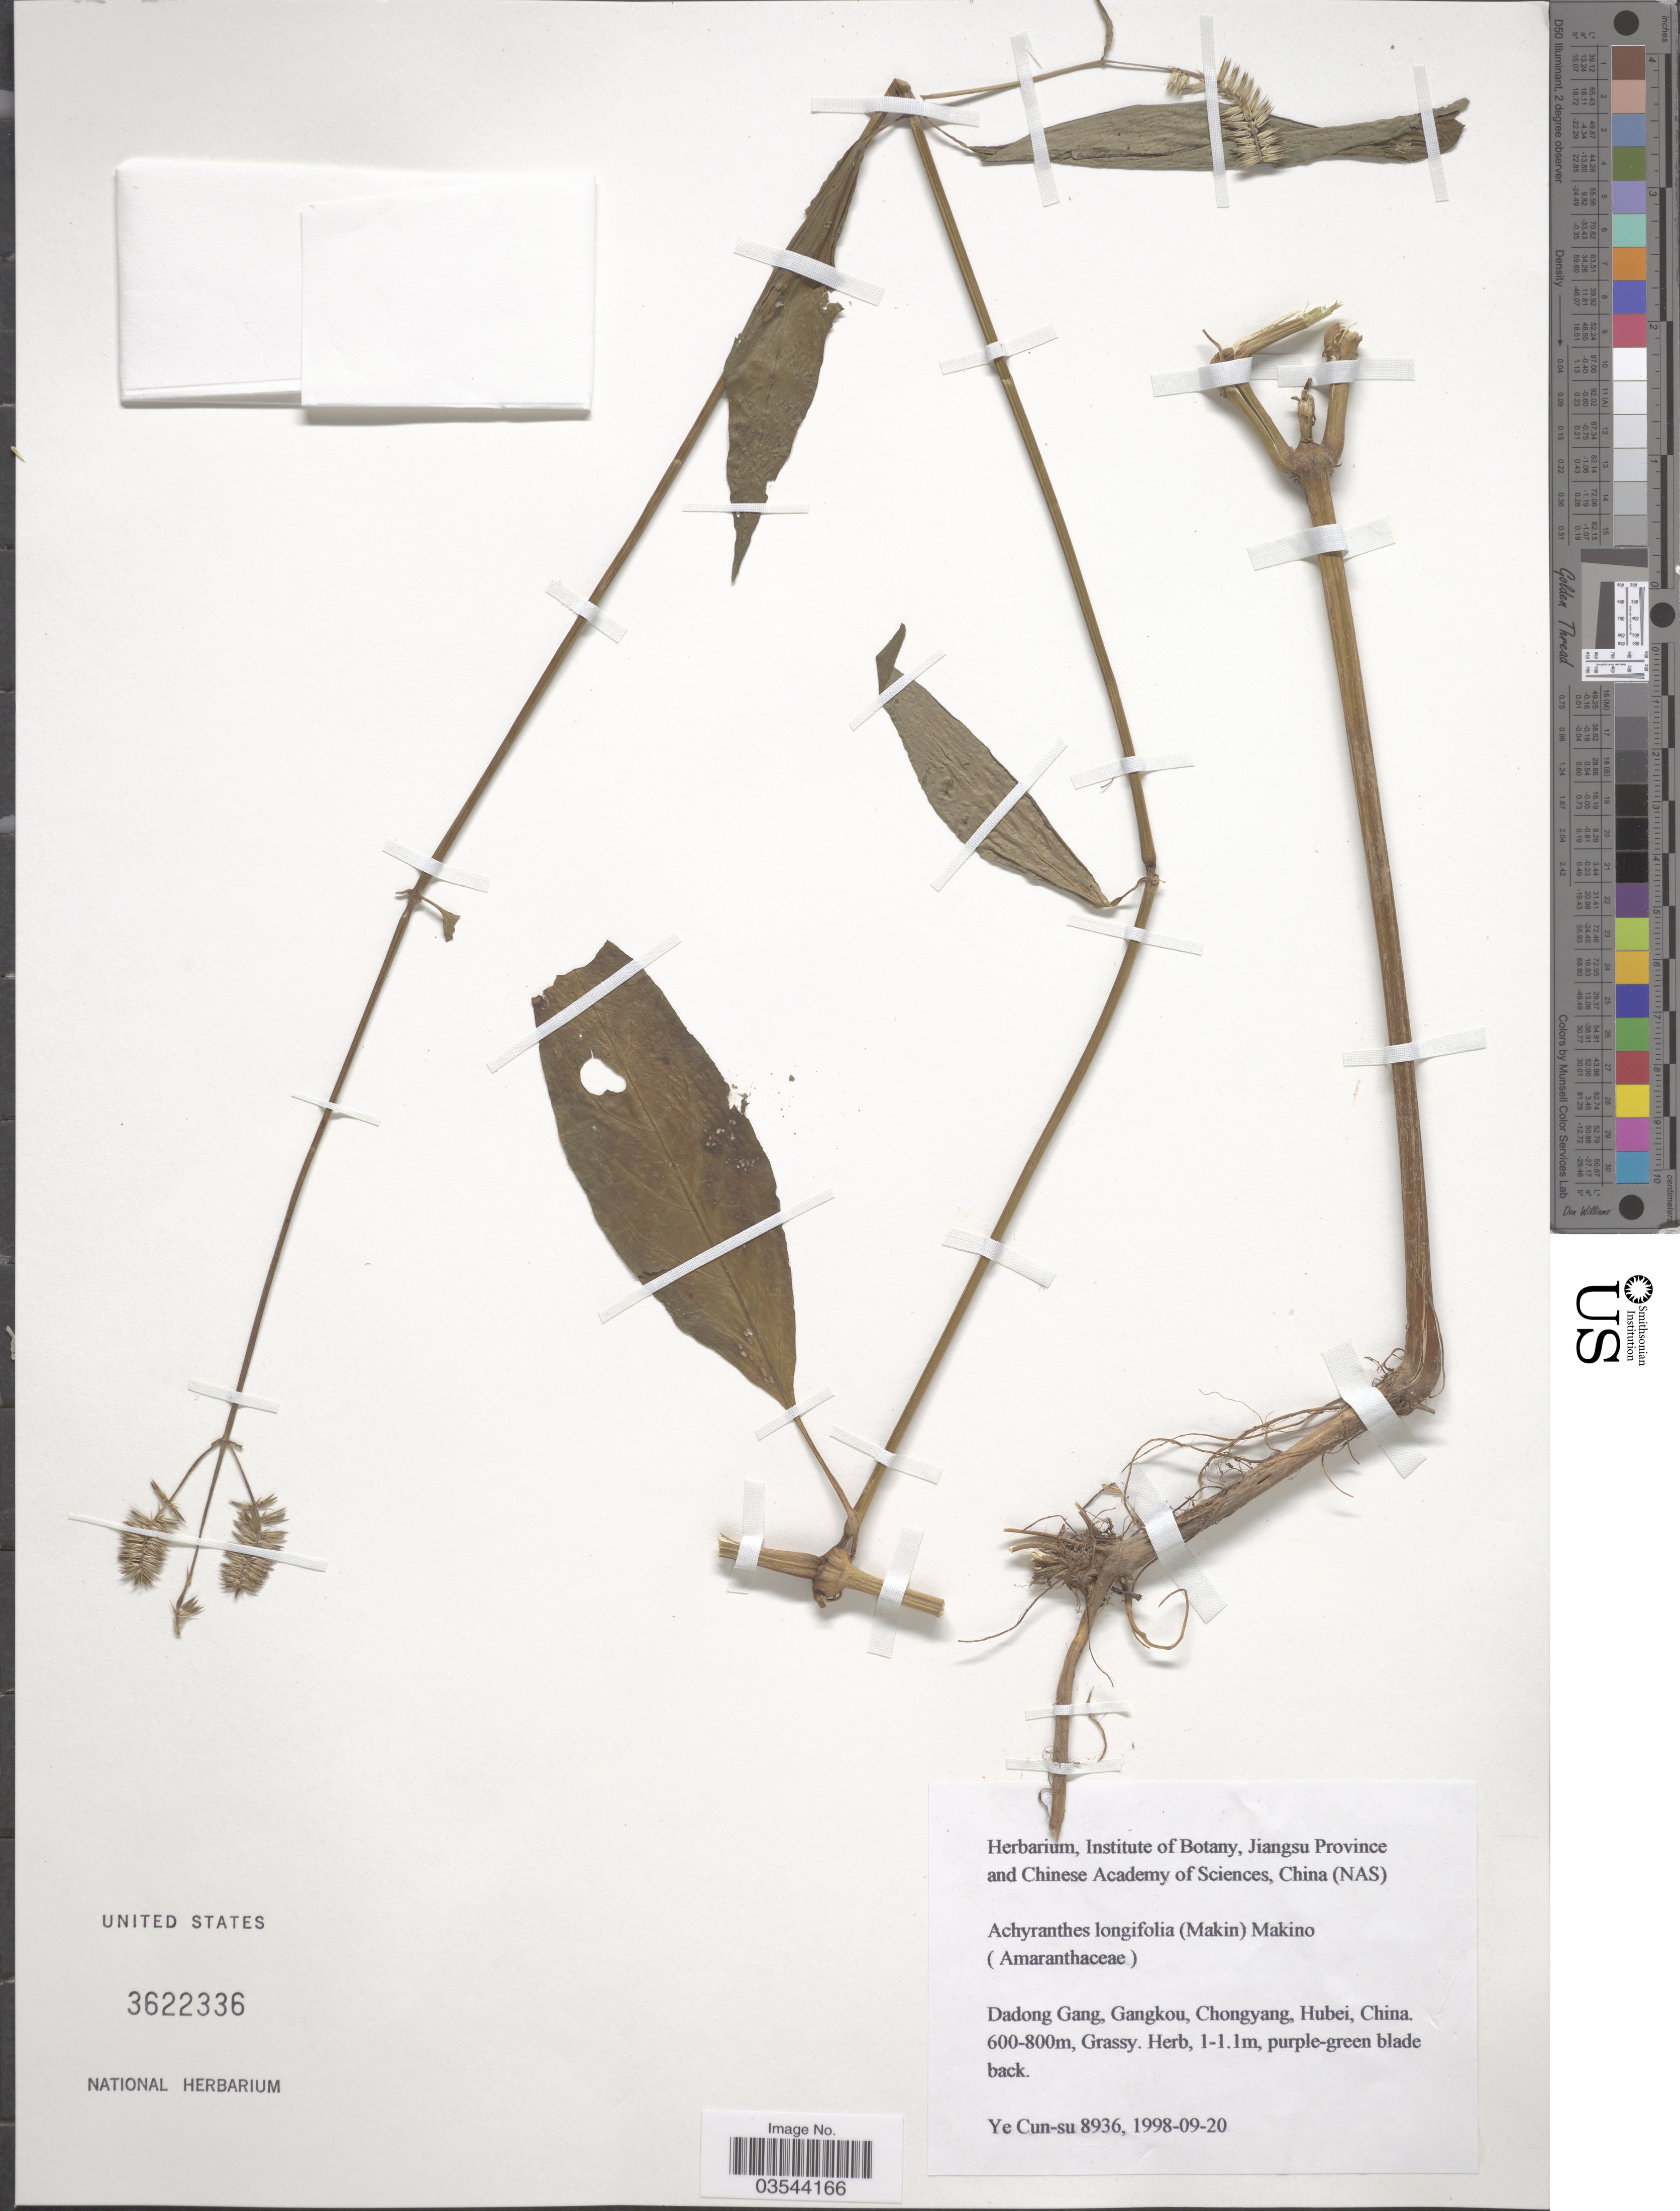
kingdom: Plantae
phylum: Tracheophyta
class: Magnoliopsida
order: Caryophyllales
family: Amaranthaceae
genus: Achyranthes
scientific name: Achyranthes longifolia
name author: (Makino) Makino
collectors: Ye Cun-su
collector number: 8936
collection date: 1998-09-20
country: China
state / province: Hubei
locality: Dadong Gang, Gangkou, Chongyang, Hubei.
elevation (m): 600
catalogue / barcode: US 3622336